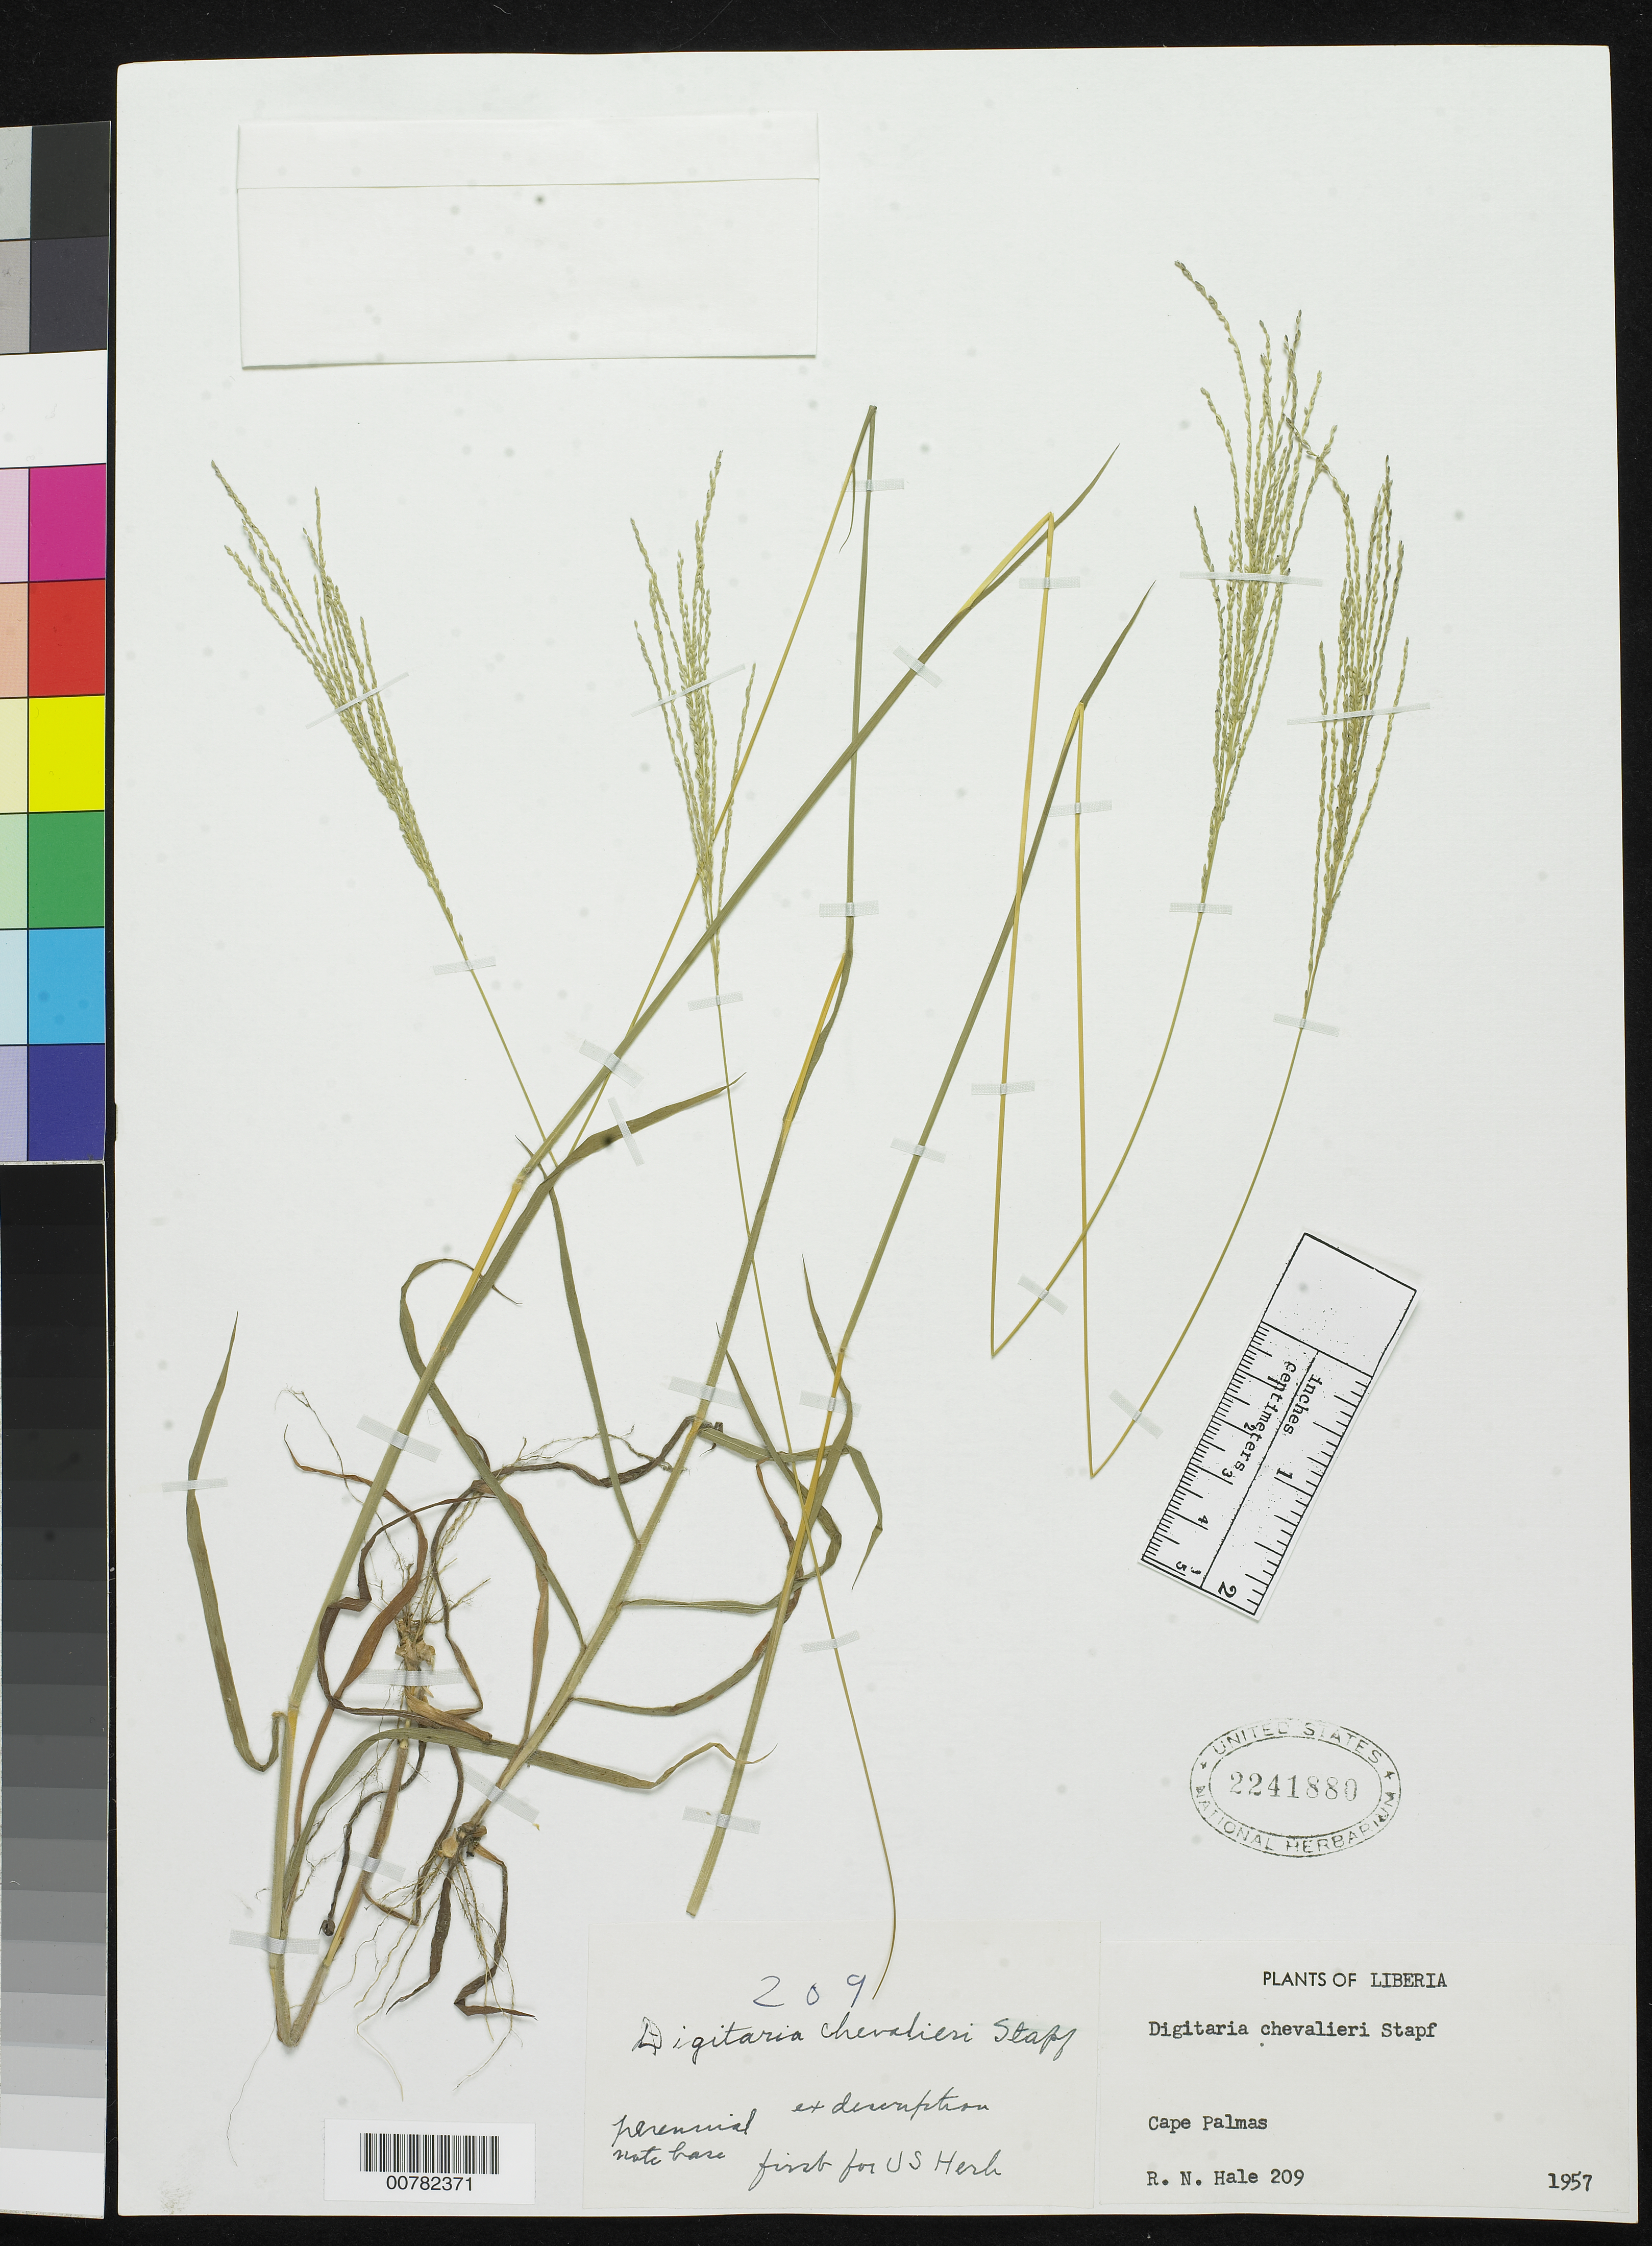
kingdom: Plantae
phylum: Tracheophyta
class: Liliopsida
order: Poales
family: Poaceae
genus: Digitaria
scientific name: Digitaria leptorhachis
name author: (Pilg.) Stapf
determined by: Poaceae Reorganization Project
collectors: R. N. Hale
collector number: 209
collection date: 1957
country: Liberia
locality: Cape Palmas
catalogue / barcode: US 2241880